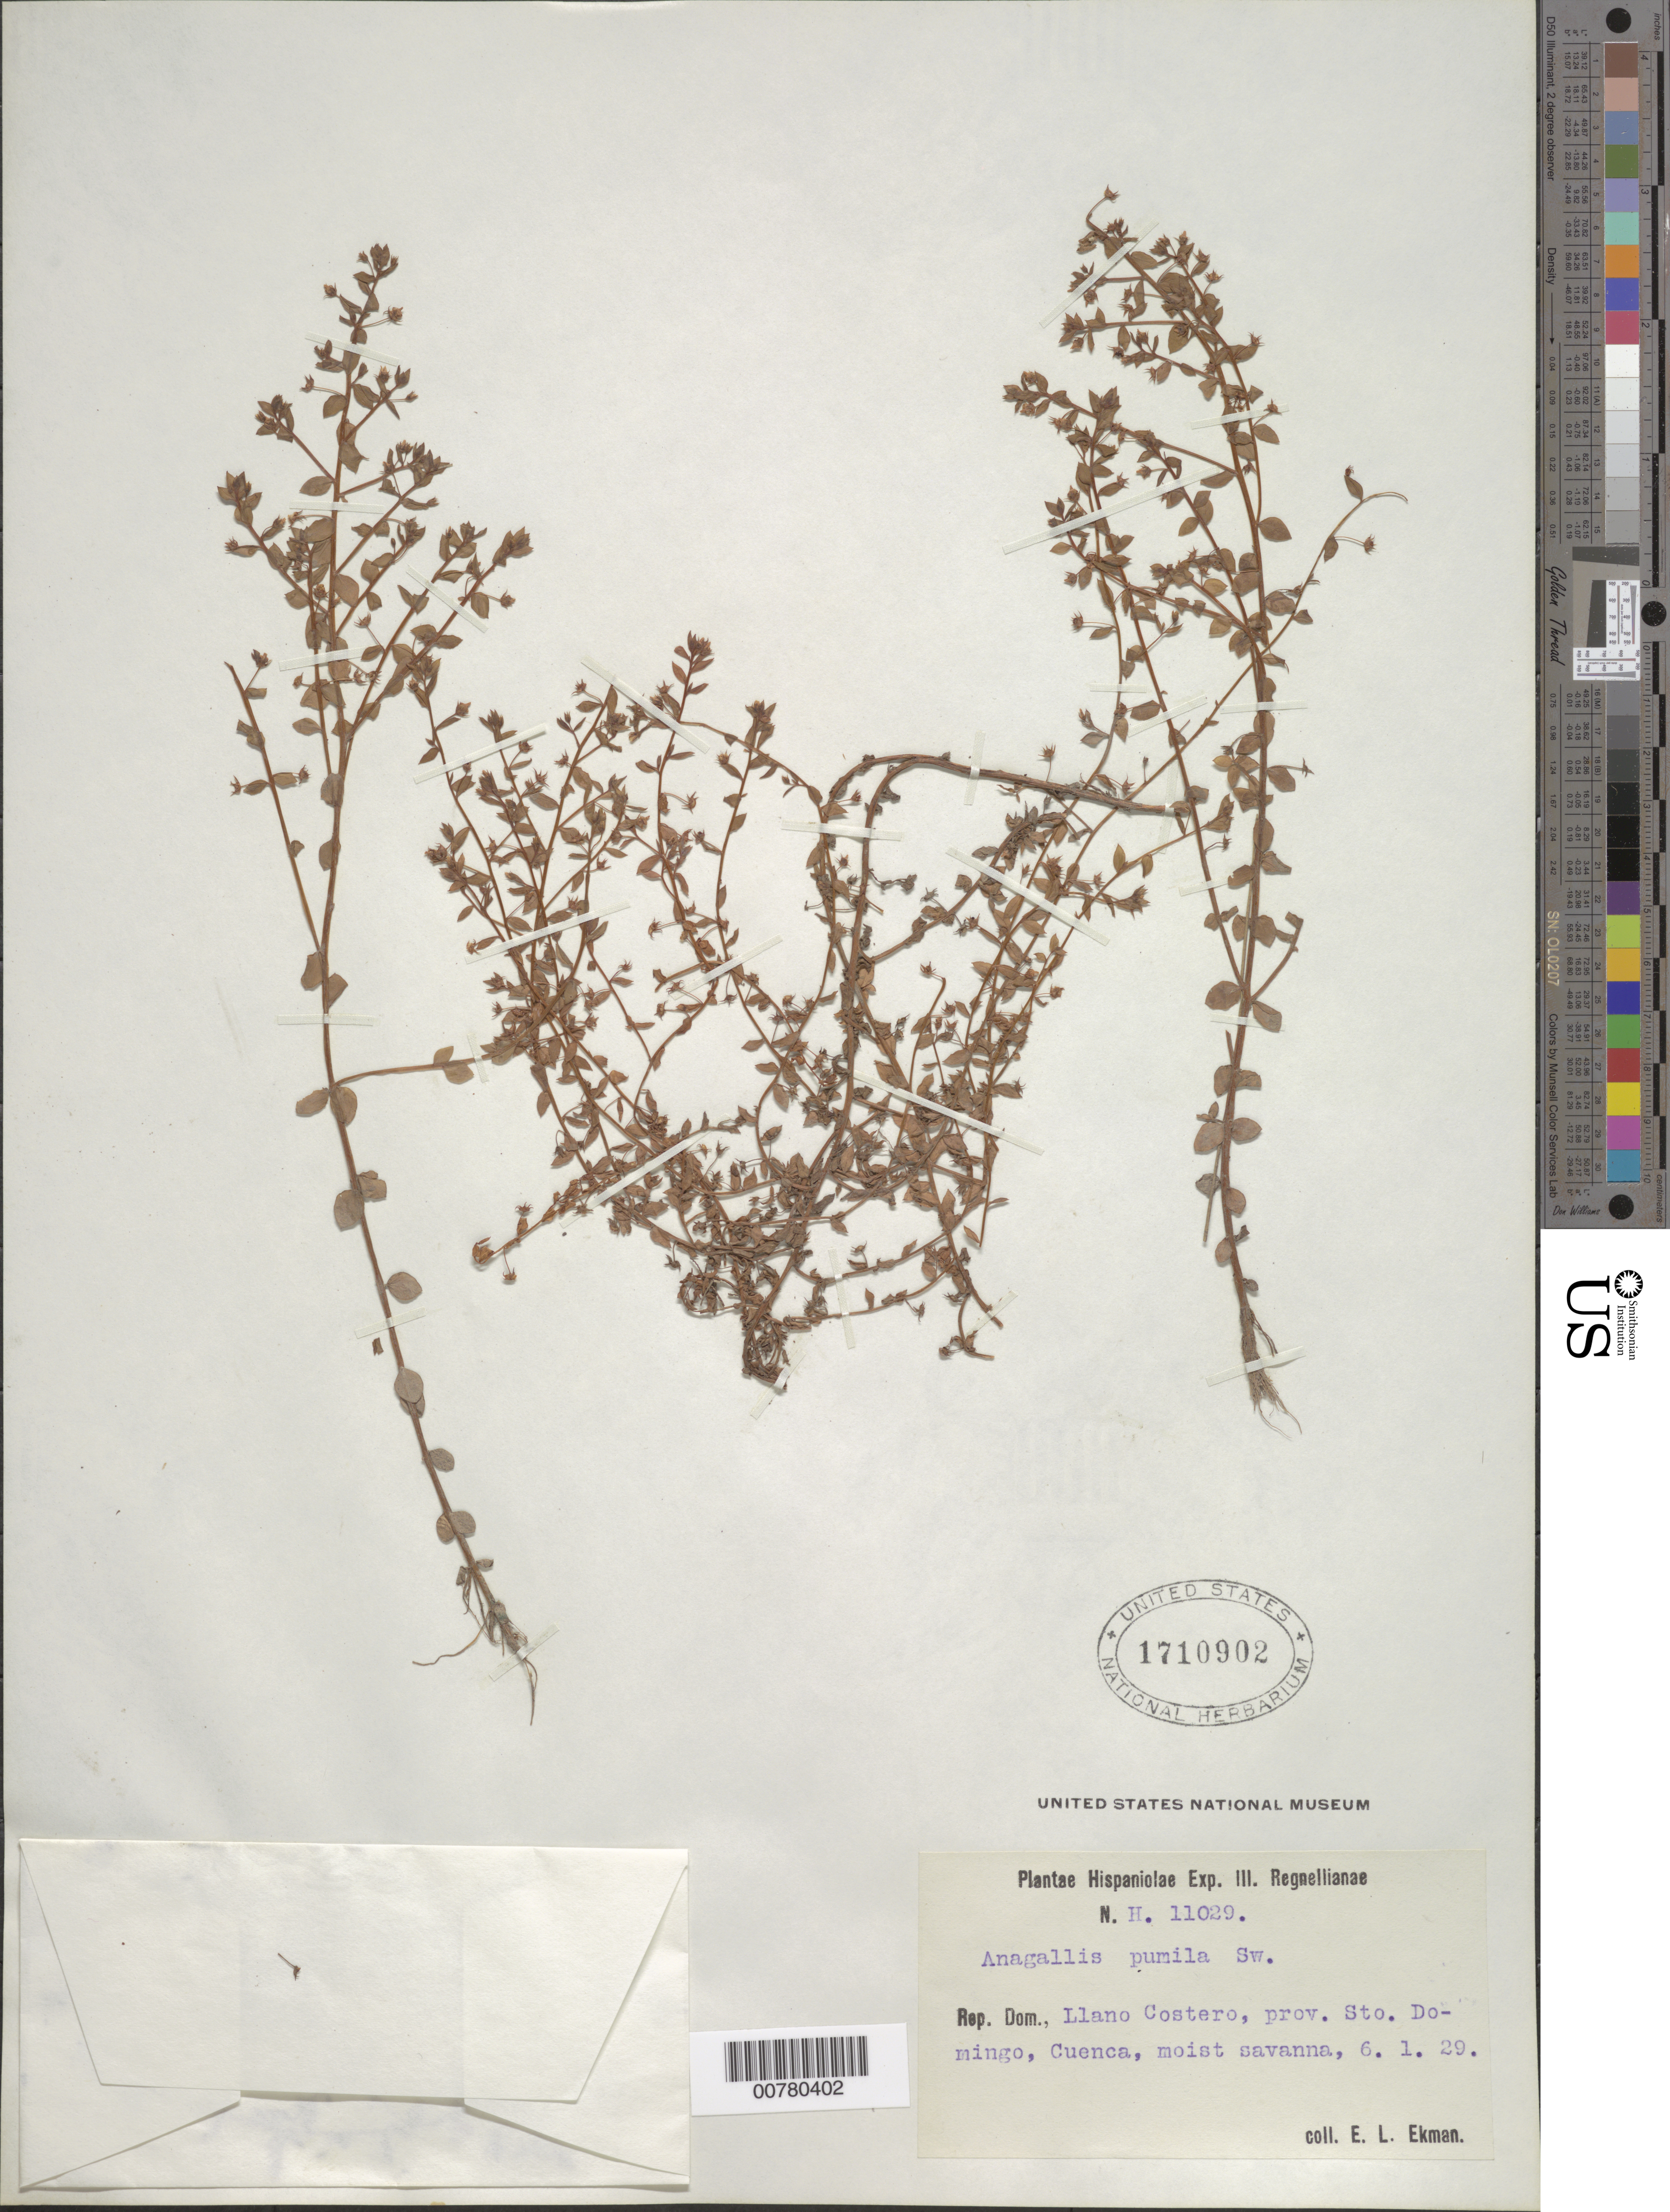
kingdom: Plantae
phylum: Tracheophyta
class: Magnoliopsida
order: Ericales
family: Primulaceae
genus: Anagallis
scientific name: Anagallis pumila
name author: Sw.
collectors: E. L. Ekman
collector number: H 11029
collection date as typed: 06 Jan 1929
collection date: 1929-01-06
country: Dominican Republic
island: Hispaniola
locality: Province of Santo Domingo, Llano Costero, Cuenca.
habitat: Moist savanna.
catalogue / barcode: US 1710902